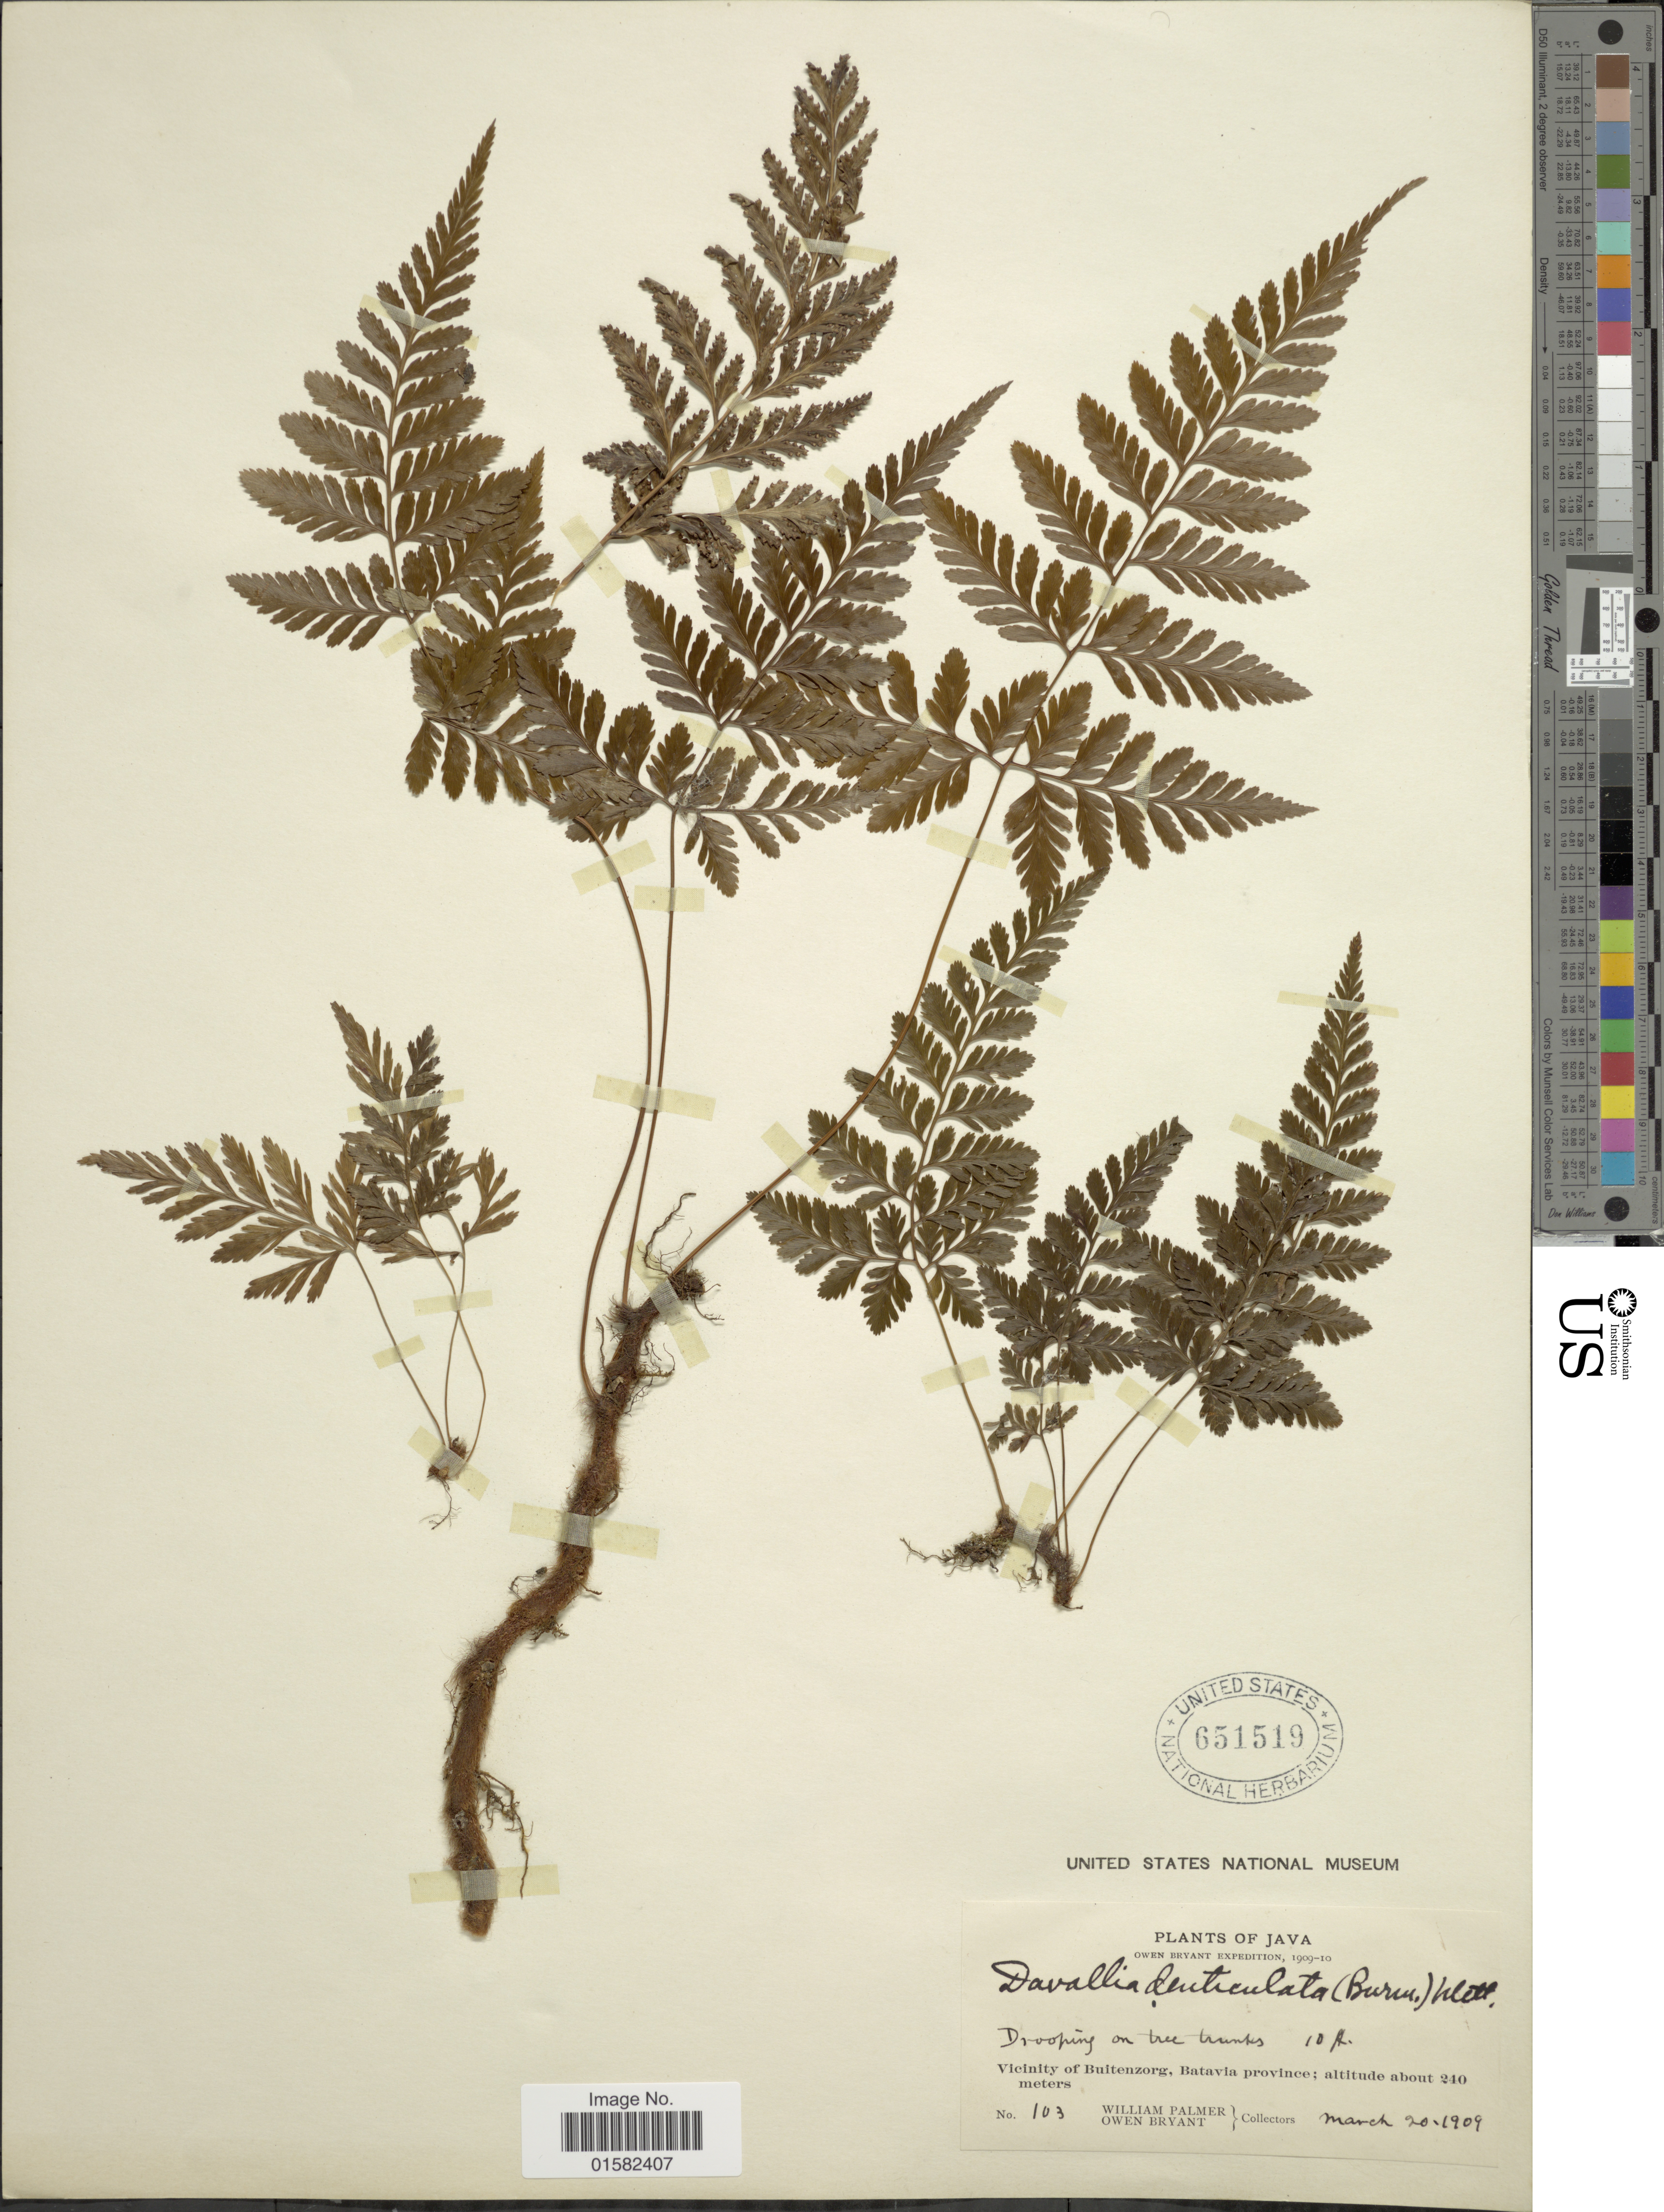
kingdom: Plantae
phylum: Tracheophyta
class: Polypodiopsida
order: Polypodiales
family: Davalliaceae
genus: Wibelia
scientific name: Wibelia denticulata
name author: (Burm. f.) M. Kato & Tsutsumi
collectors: W. Palmer & O. Bryant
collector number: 103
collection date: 1909-03-20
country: Indonesia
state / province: Java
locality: Vicinity of Buitenzorg, Batavia province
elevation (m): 240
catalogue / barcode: US 651519